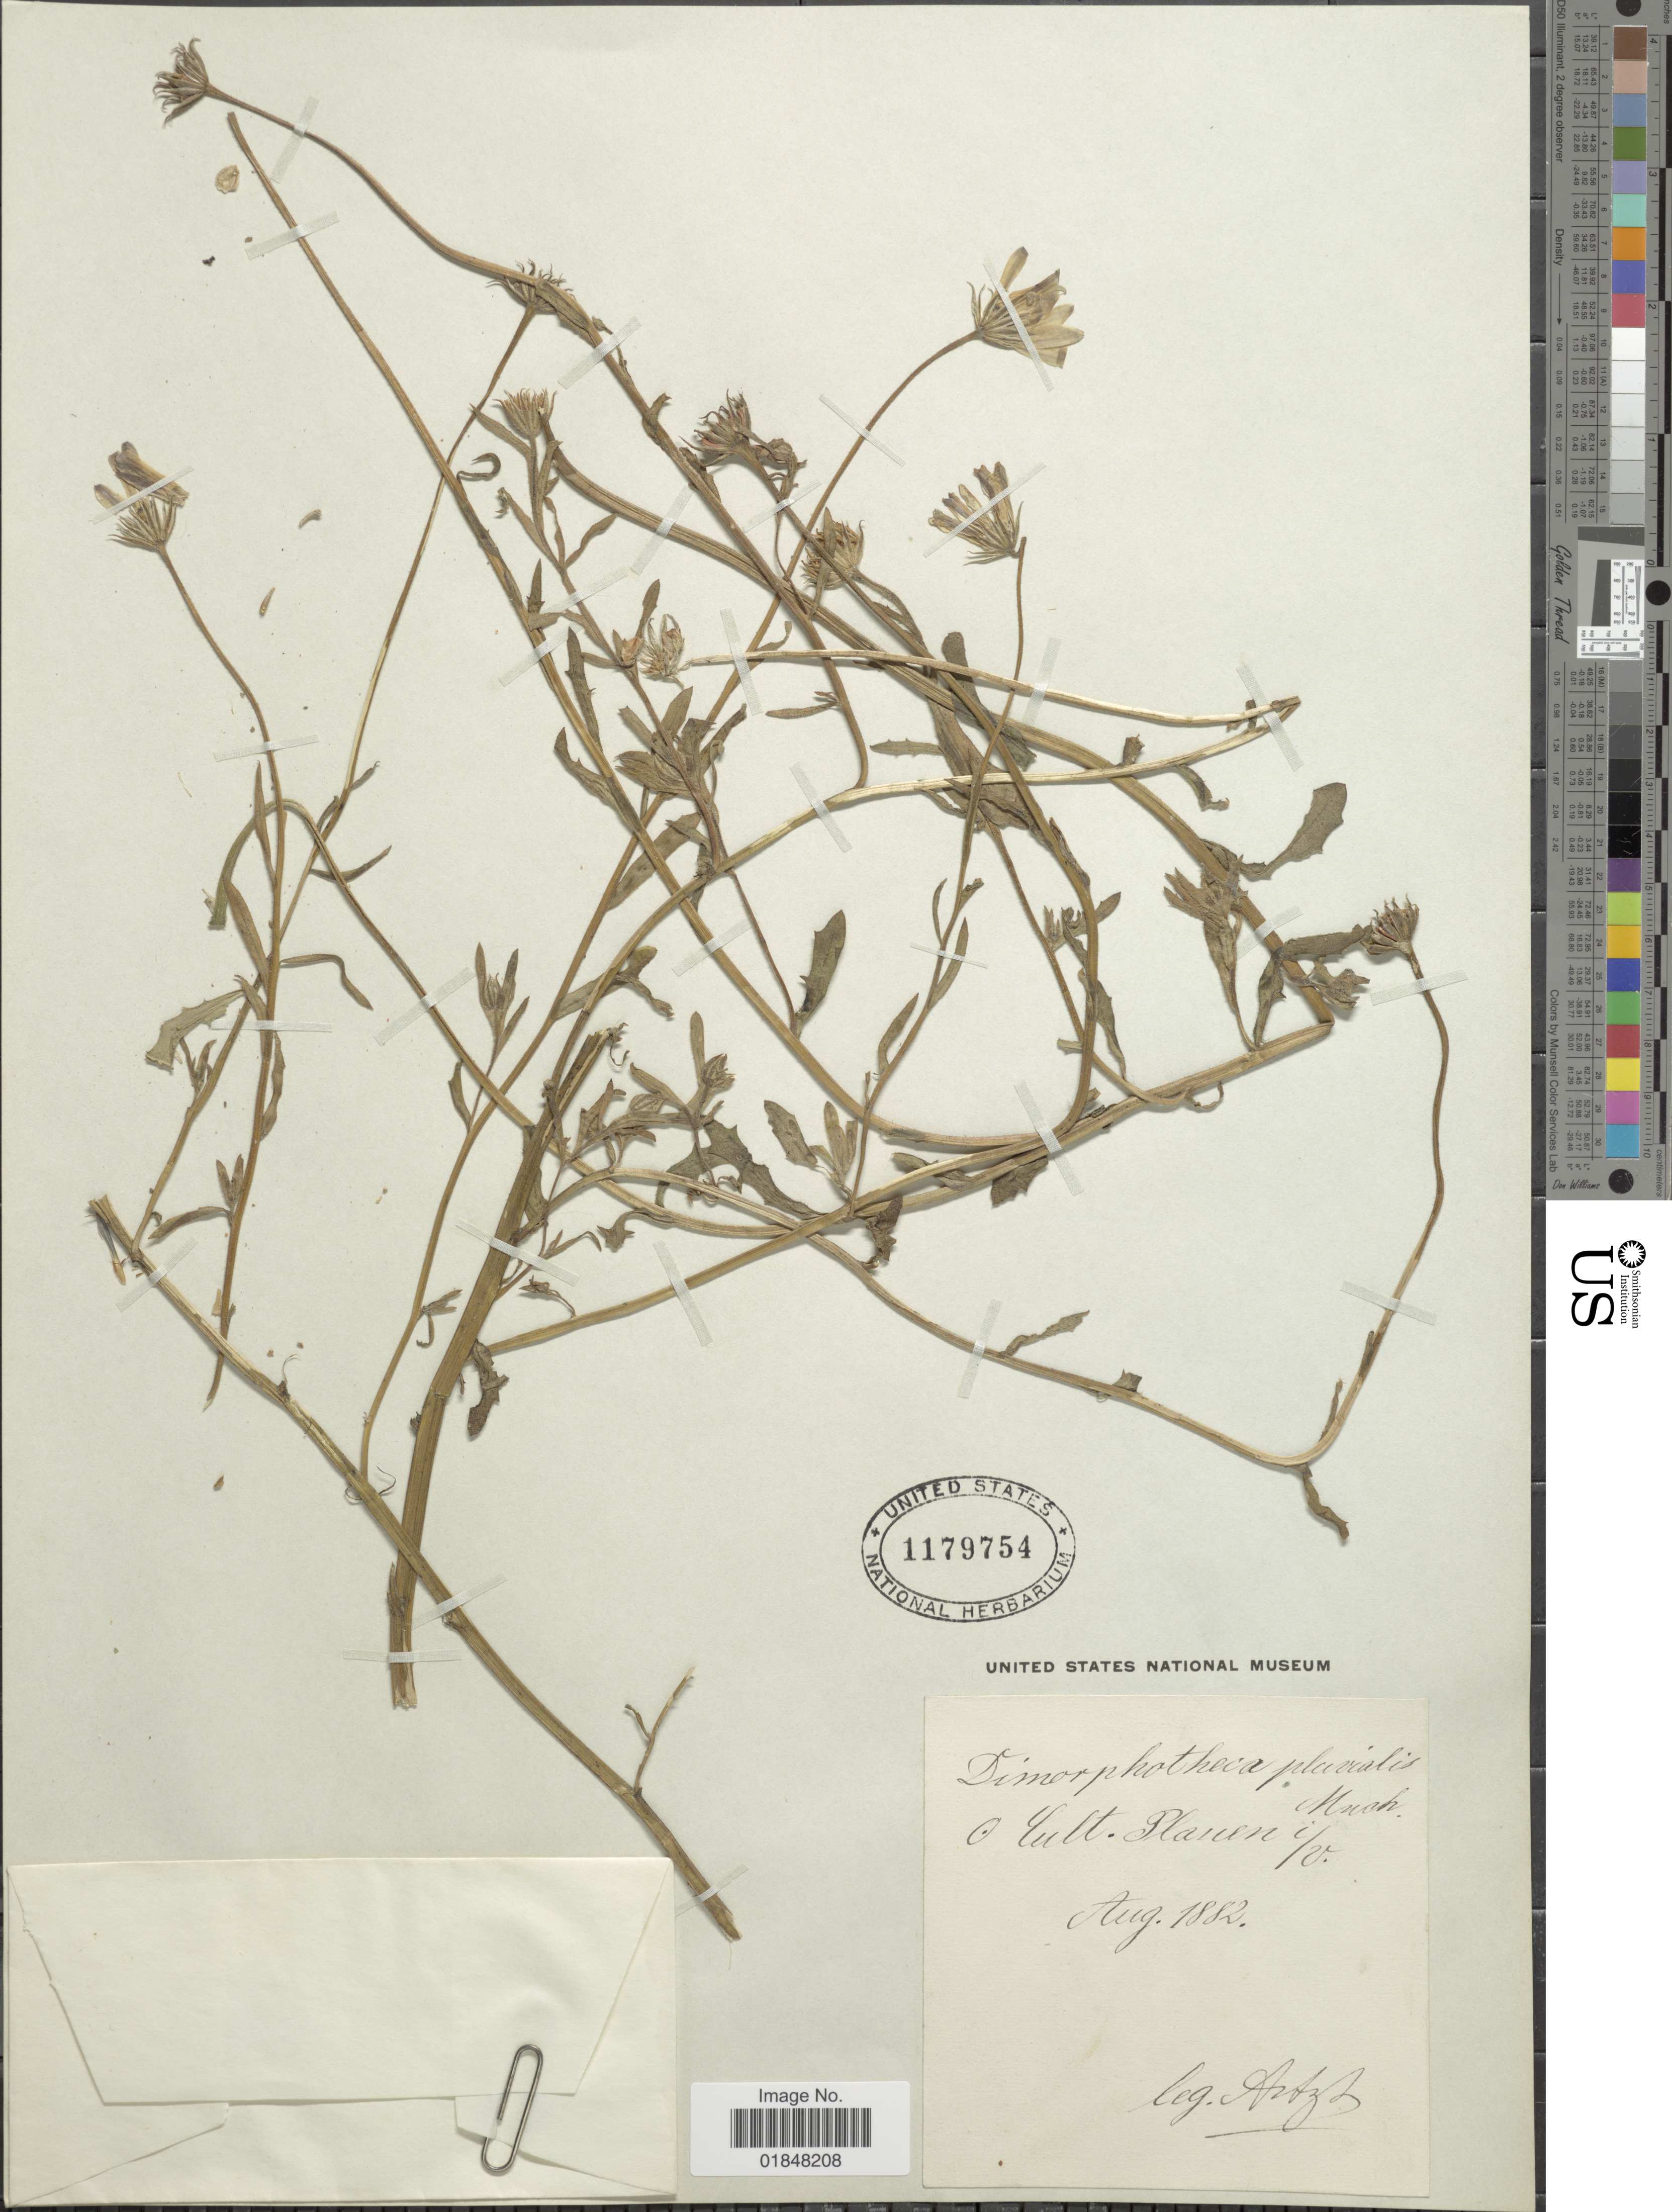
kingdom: Plantae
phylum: Tracheophyta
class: Magnoliopsida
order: Asterales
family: Asteraceae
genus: Dimorphotheca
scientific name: Dimorphotheca pluvialis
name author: (L.) Moench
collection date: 1882-08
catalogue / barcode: US 1179754